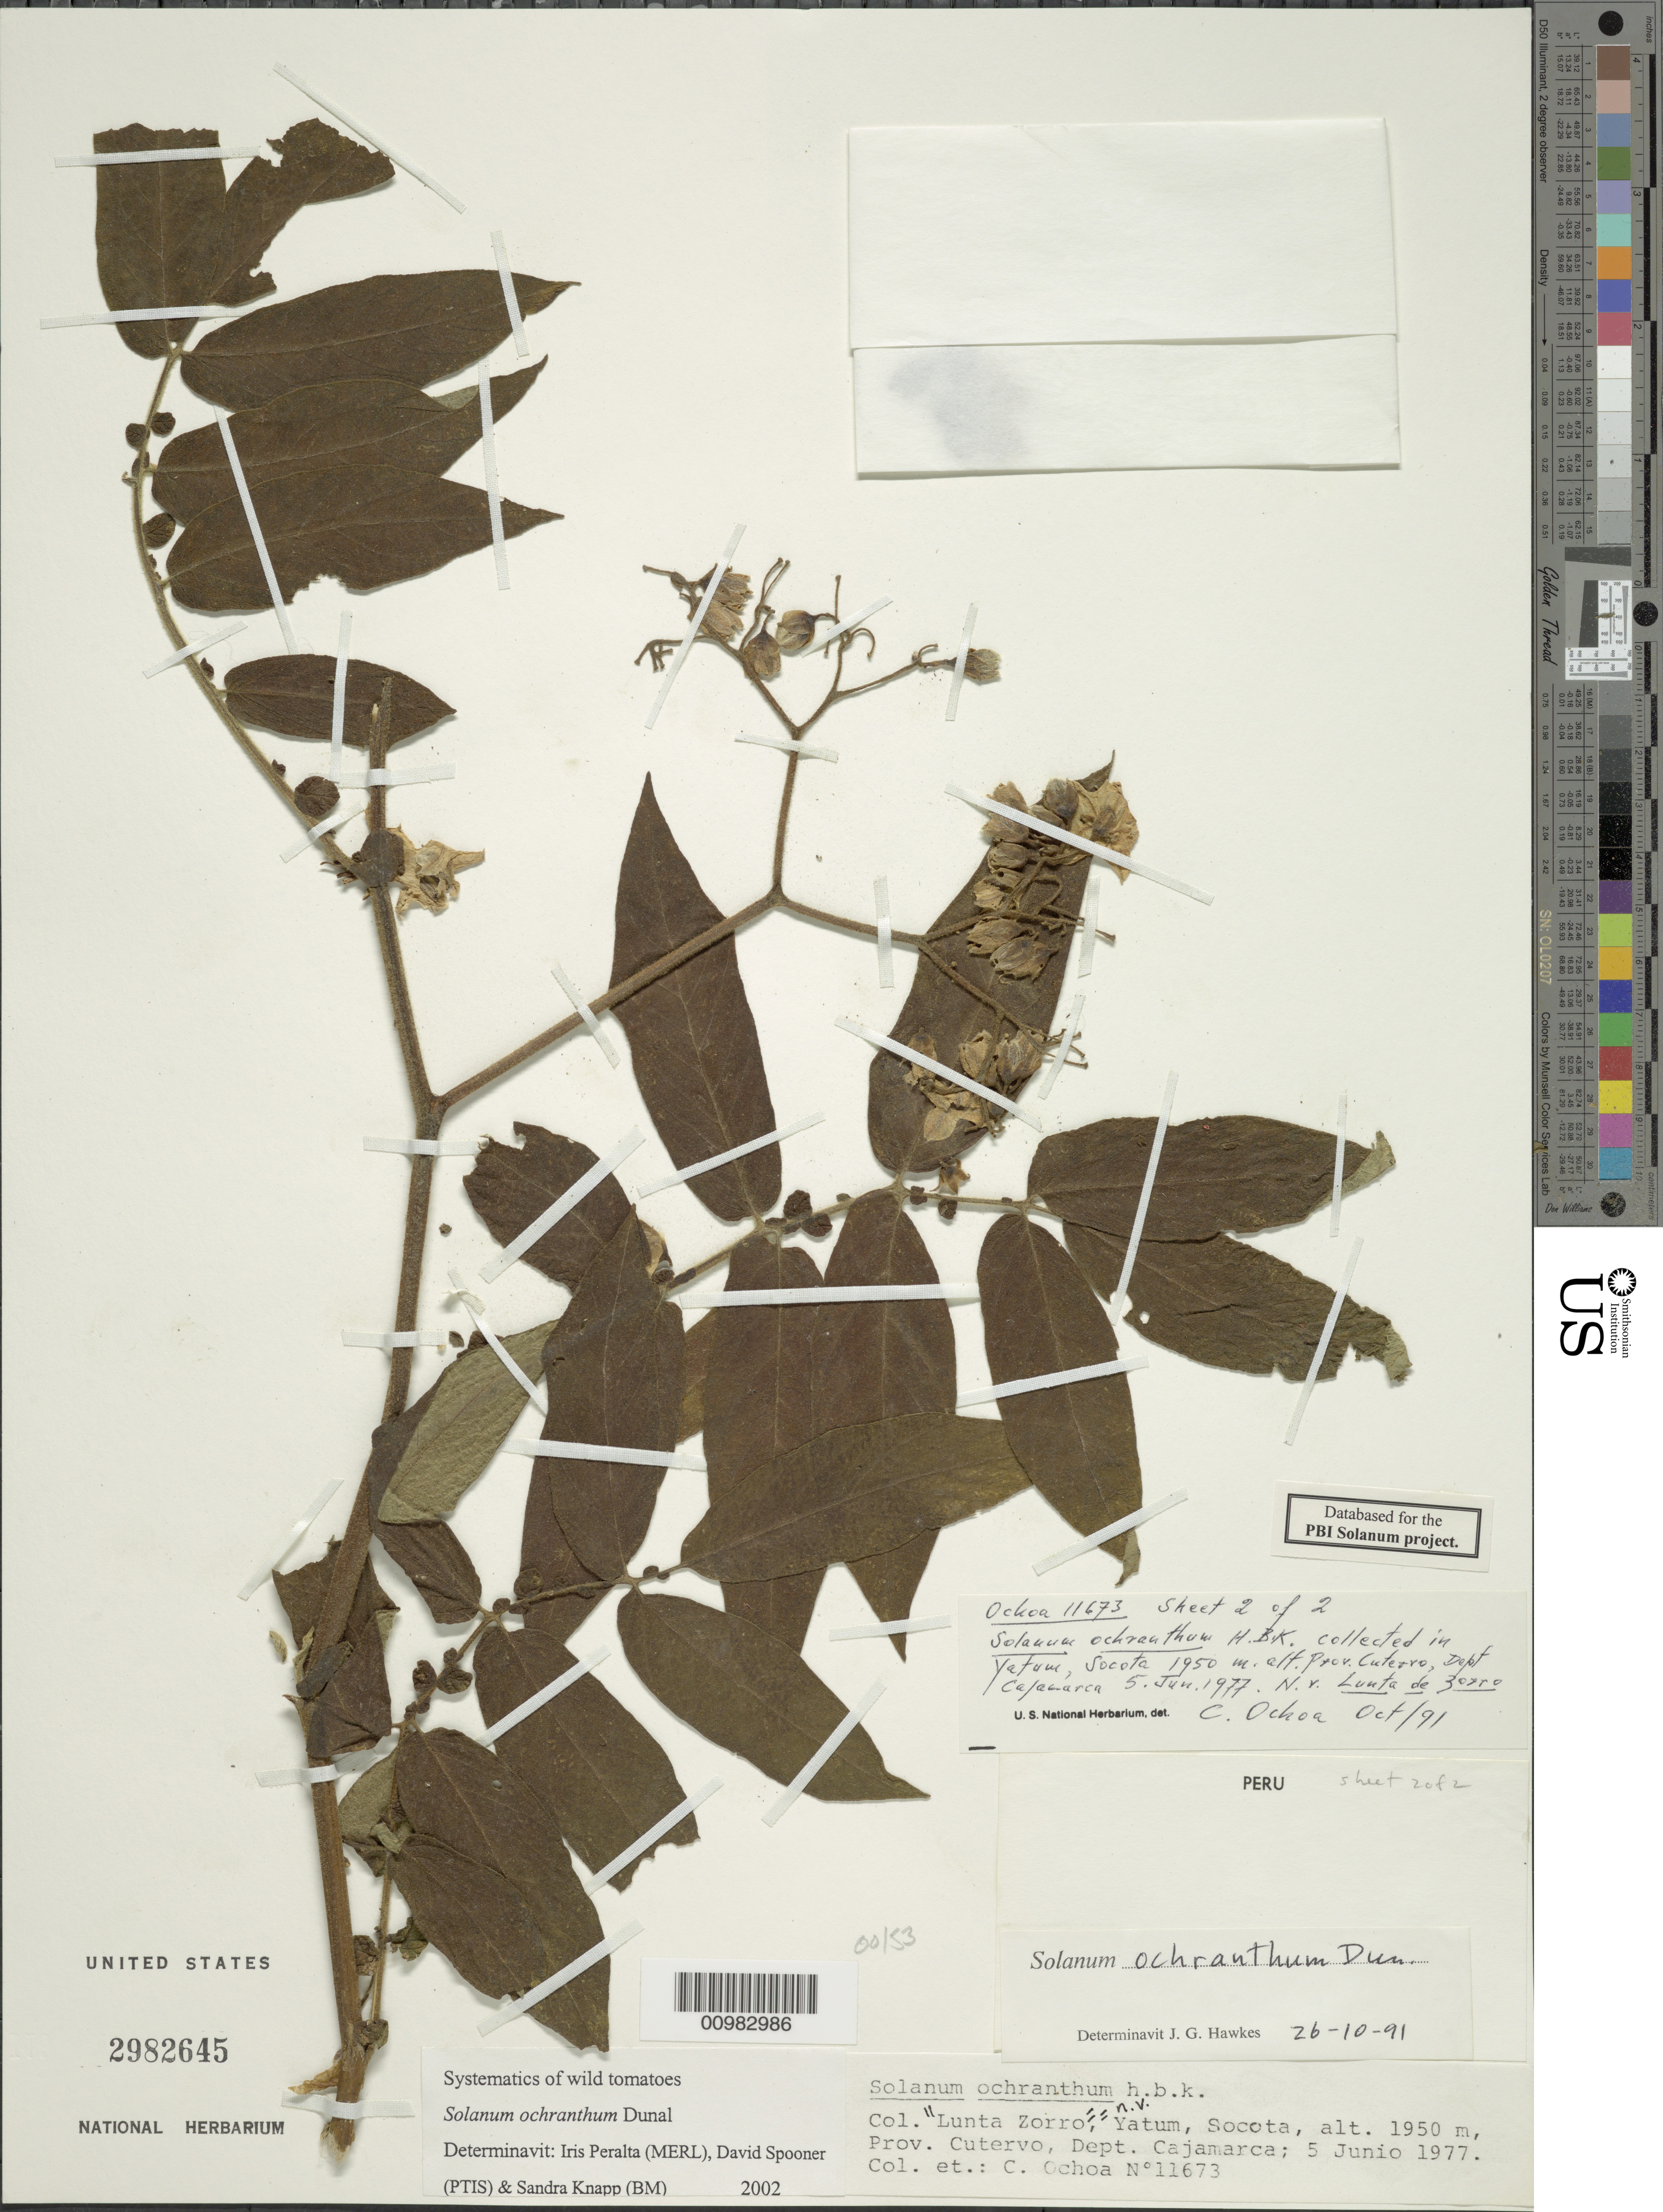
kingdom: Plantae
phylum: Tracheophyta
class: Magnoliopsida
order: Solanales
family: Solanaceae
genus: Solanum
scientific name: Solanum ochranthum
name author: Dunal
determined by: Peralta, Iris E.; Knapp, S. D.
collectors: C. M. Ochoa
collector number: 11673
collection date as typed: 5 Jun 1977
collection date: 1977-06-05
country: Peru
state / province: Cajamarca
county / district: Cutervo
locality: Yatum, Socota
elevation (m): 1950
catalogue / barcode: US 2982645